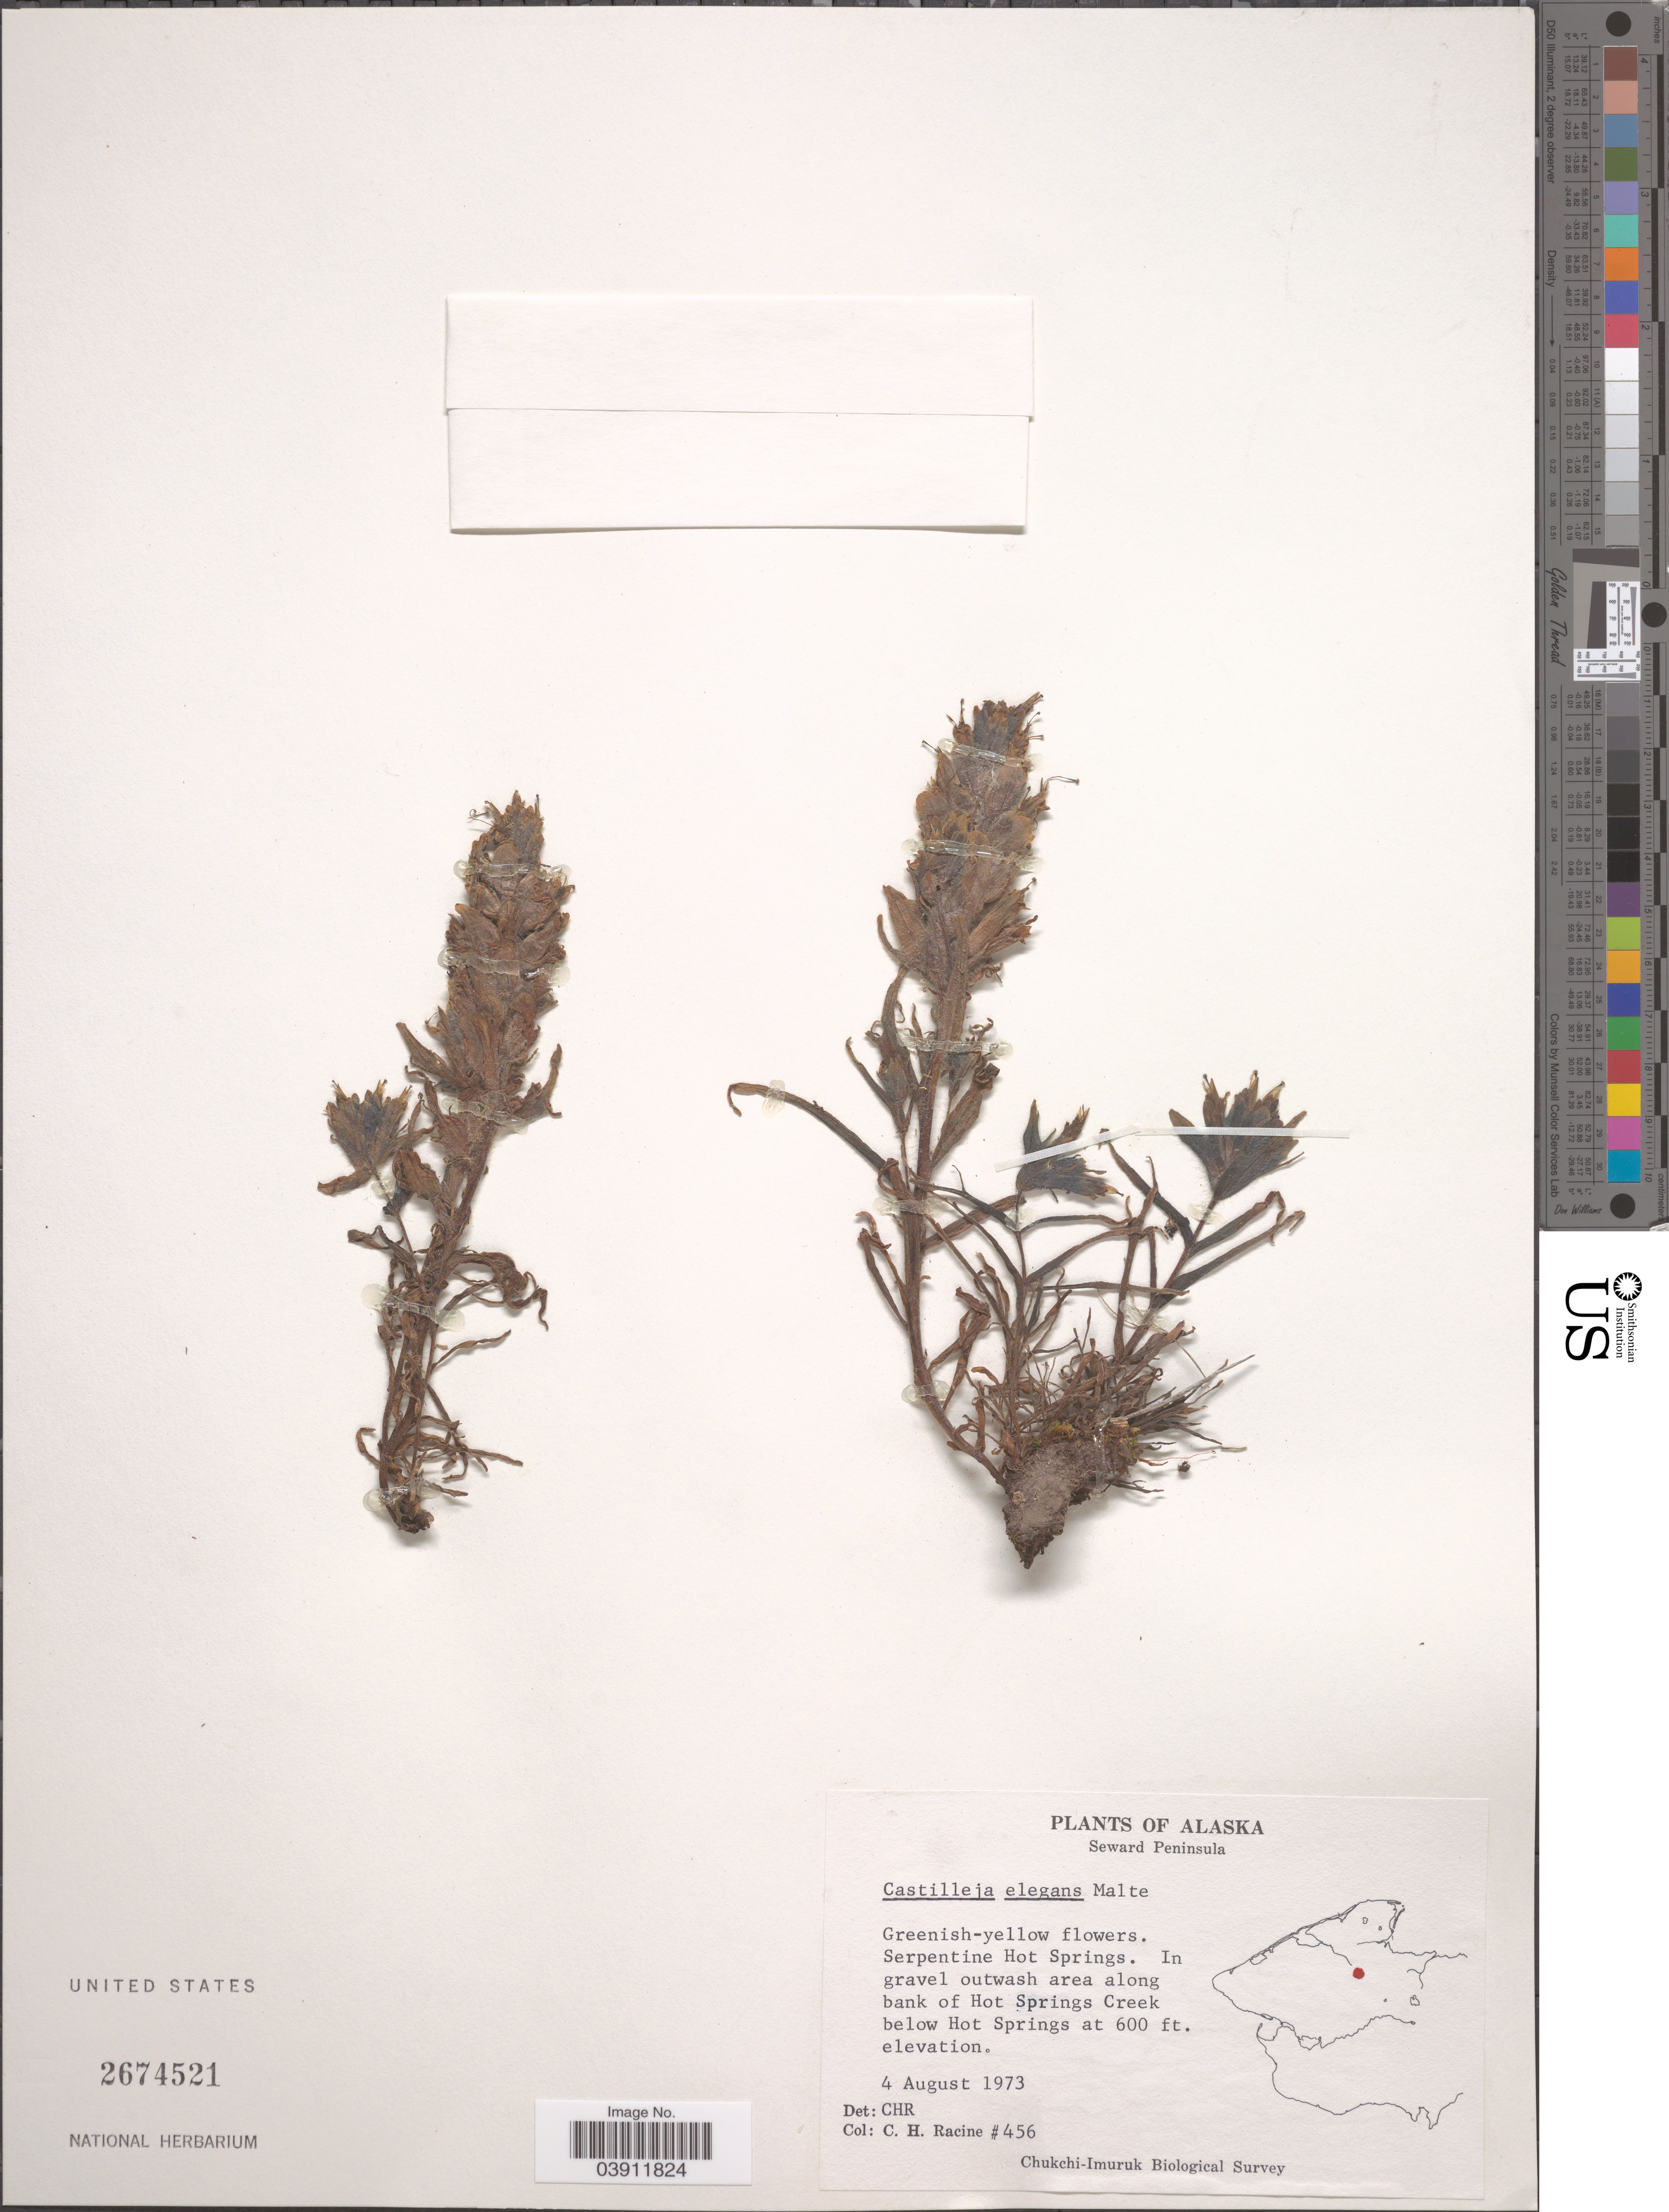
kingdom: Plantae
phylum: Tracheophyta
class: Magnoliopsida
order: Lamiales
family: Orobanchaceae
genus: Castilleja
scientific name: Castilleja elegans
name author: Malte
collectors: C. Racine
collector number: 456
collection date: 1973-08-04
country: United States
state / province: Alaska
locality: Seward Peninsula. Serpentine Hot Springs. In gravel outwash area along bank of Hot Springs Creek below Hot Springs.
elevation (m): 183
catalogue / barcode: US 2674521